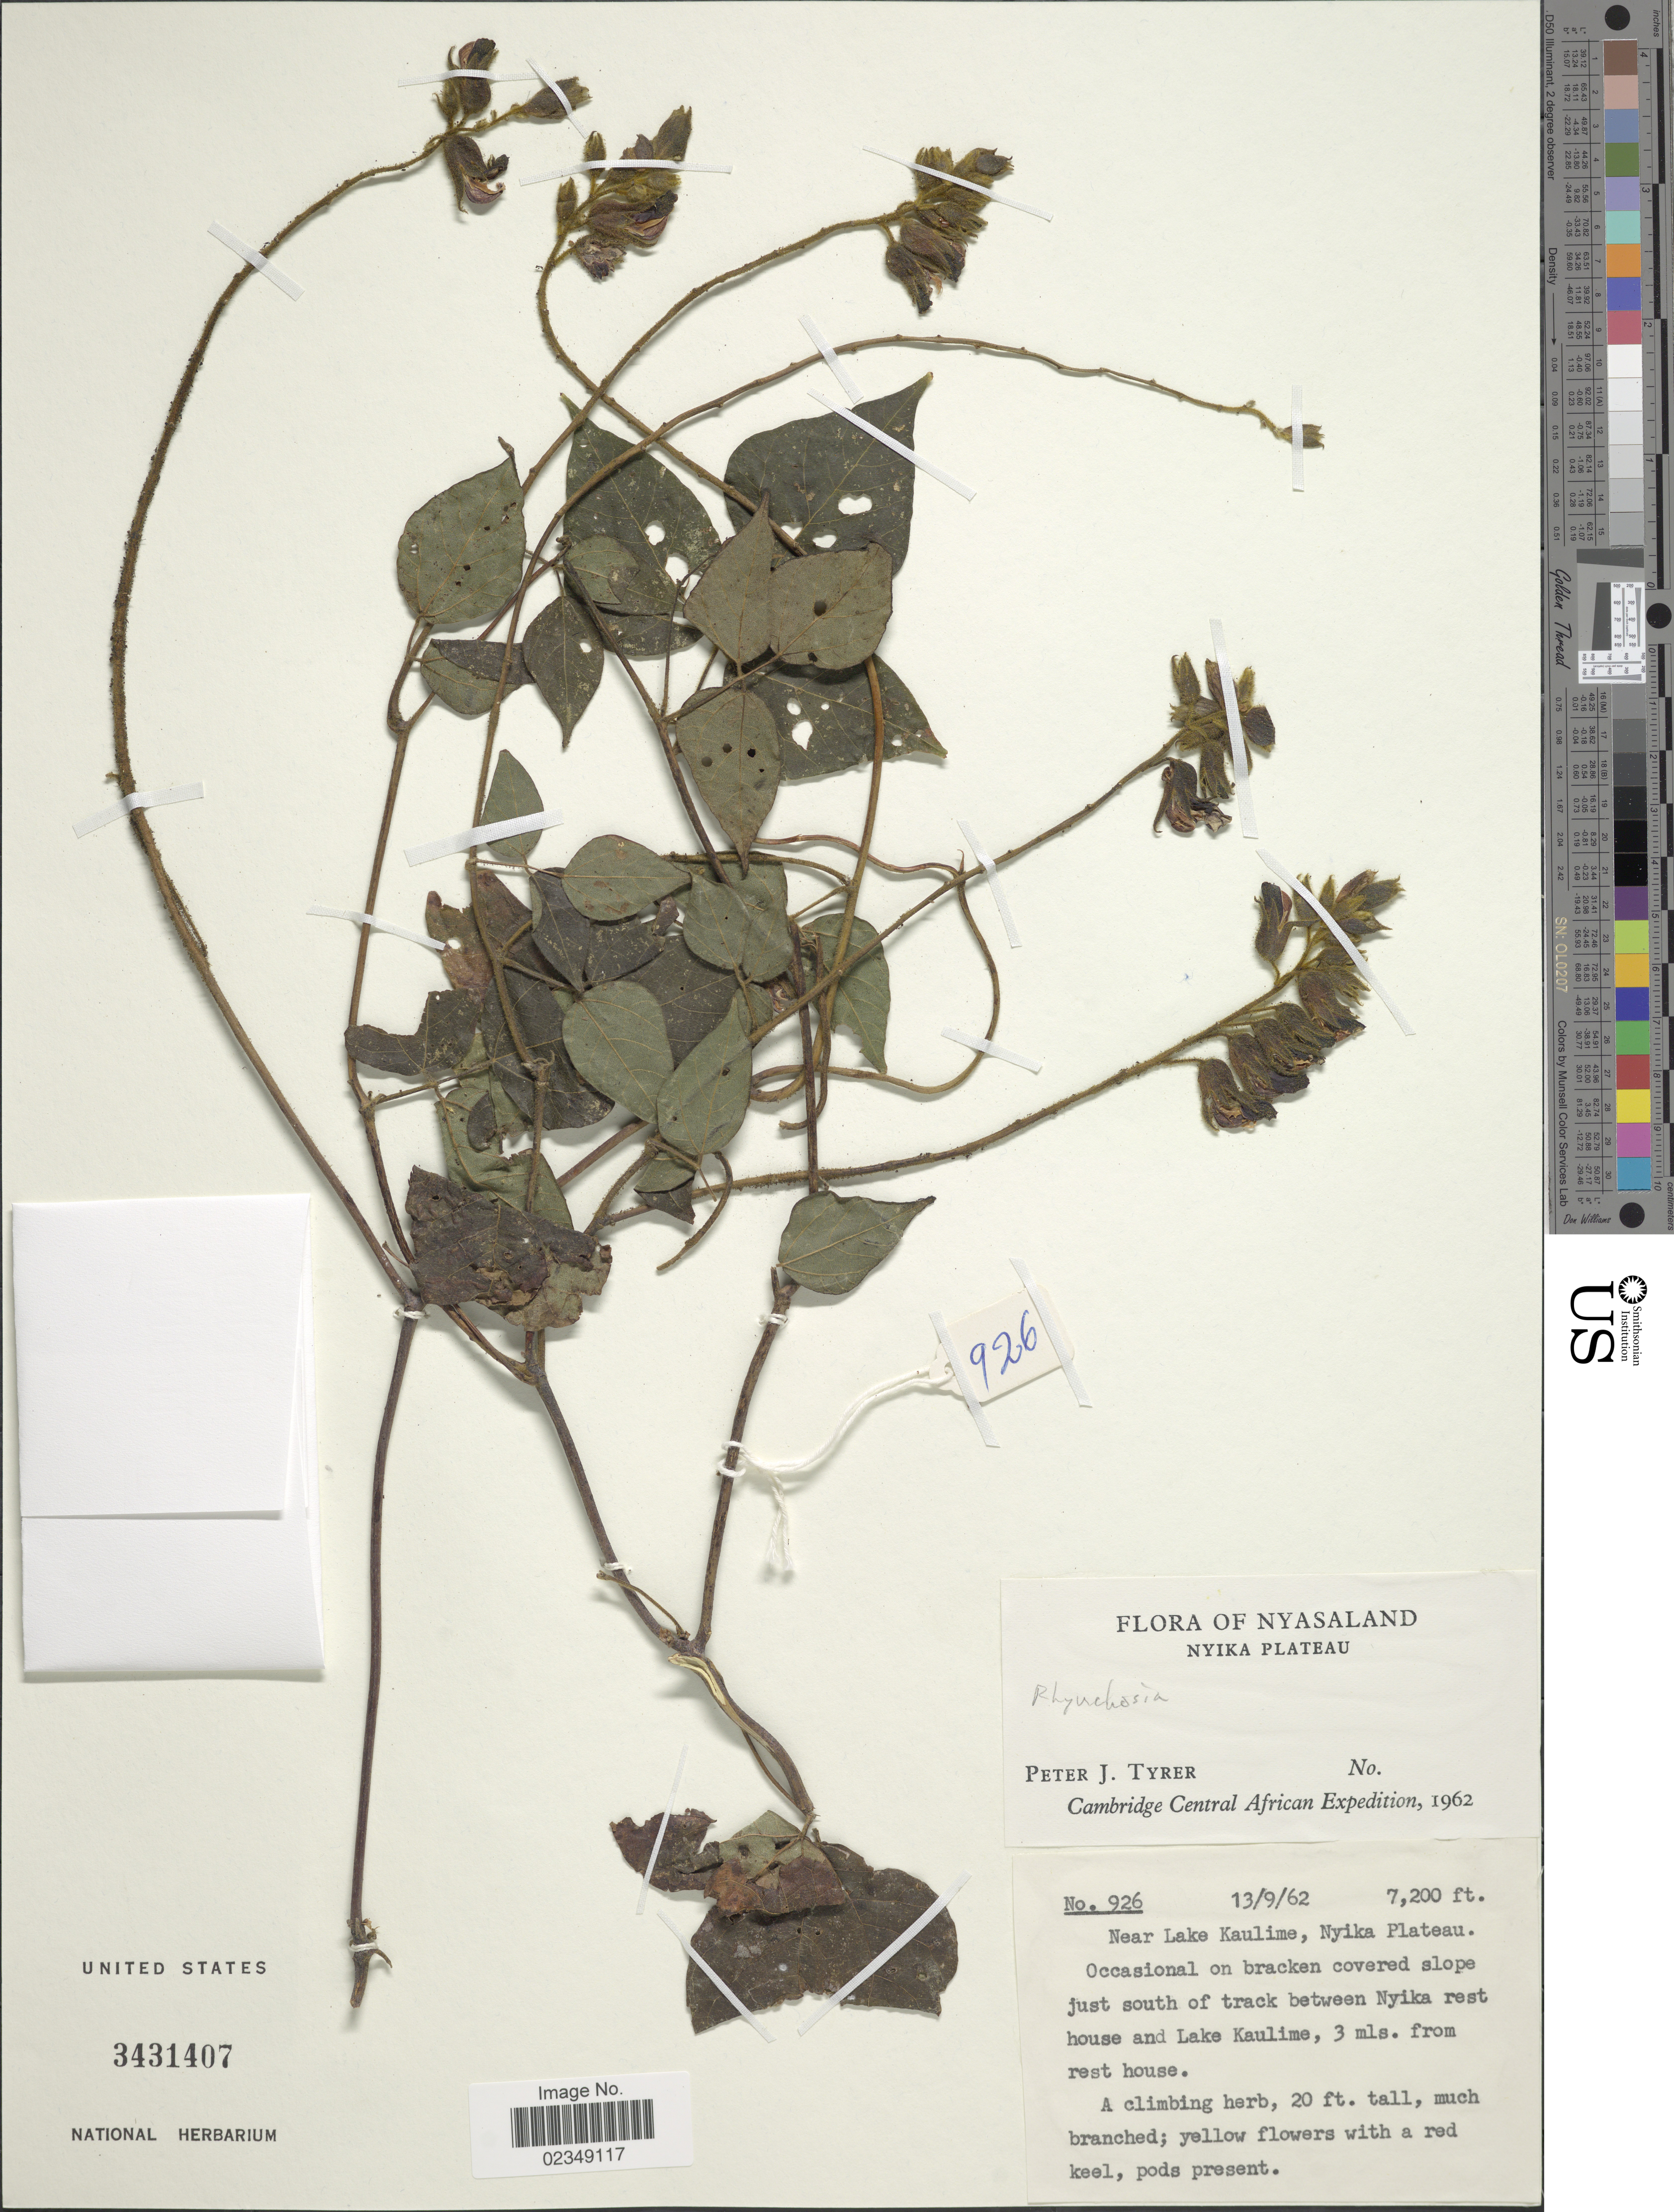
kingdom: Plantae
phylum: Tracheophyta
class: Magnoliopsida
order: Fabales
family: Fabaceae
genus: Rhynchosia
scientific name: Rhynchosia sp.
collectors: P. Tyrer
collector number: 926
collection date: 1962-09-13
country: Malawi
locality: Nyasaland, Nyika Plateau, near Lake Kaulime, Nyika Plateau, on bracken covered slope just south of track between Nyika rest house and Lake Kaulime, 3 mls. from rest house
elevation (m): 2195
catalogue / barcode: US 3431407